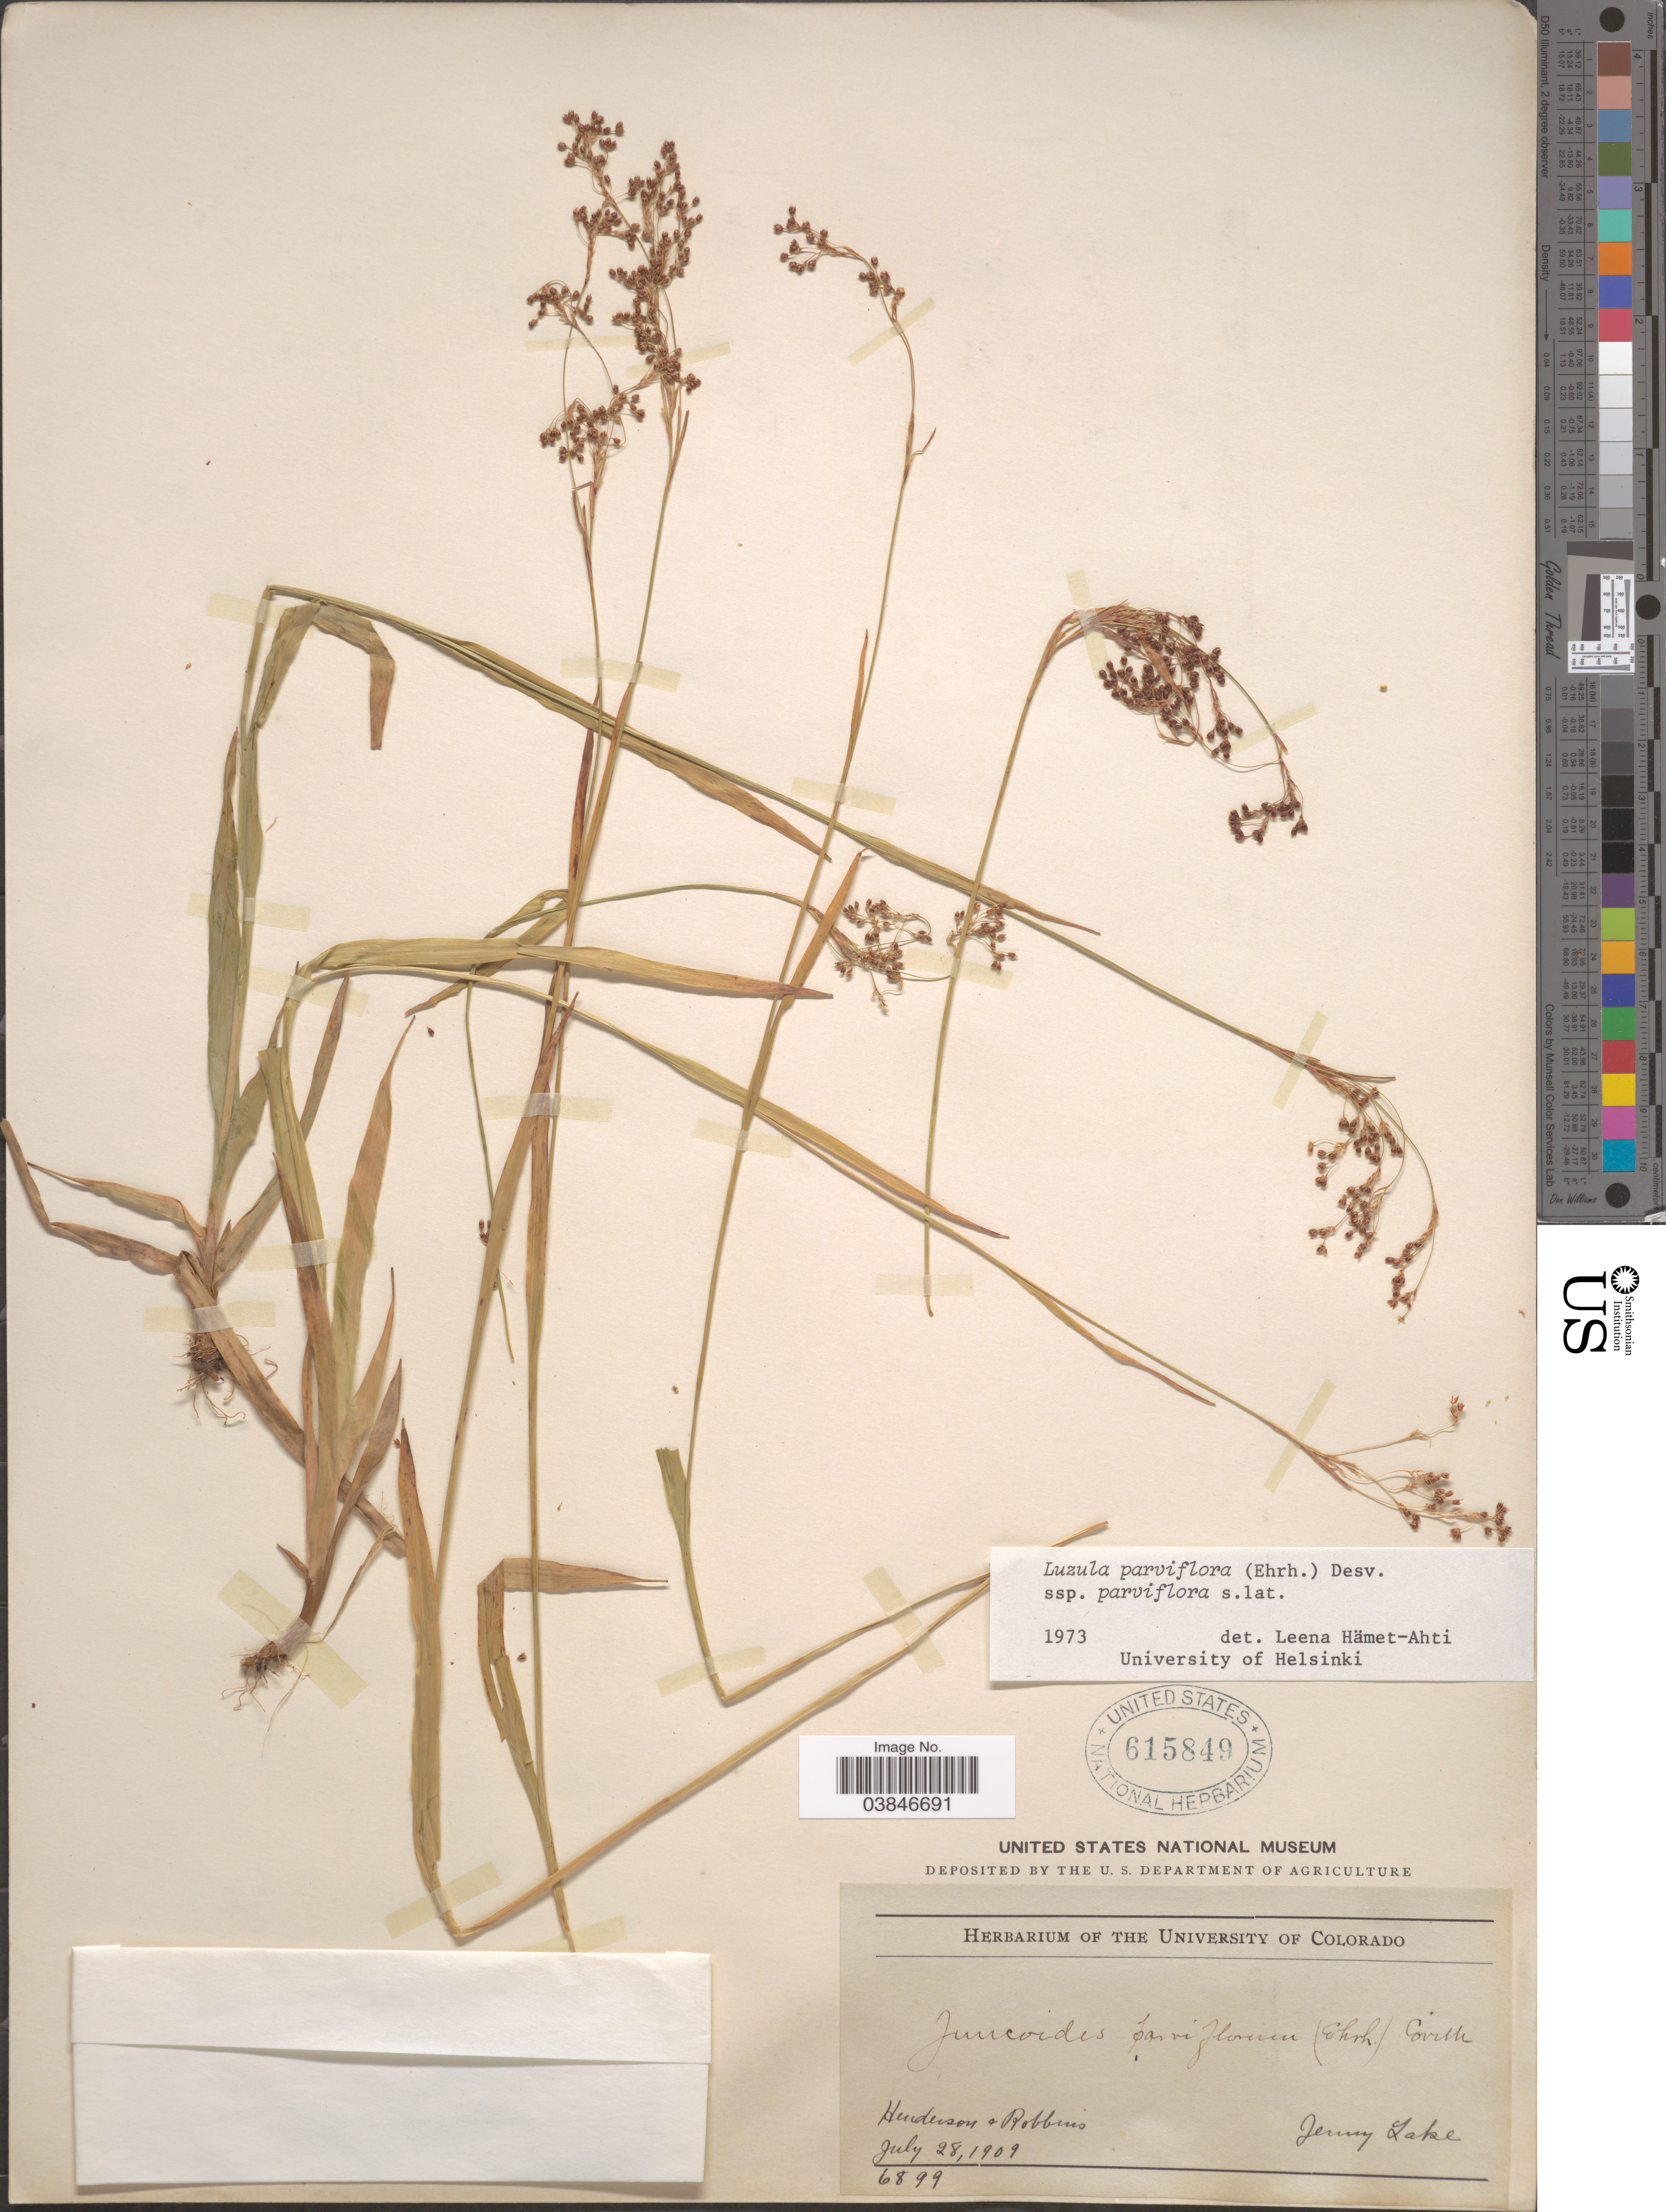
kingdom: Plantae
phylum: Tracheophyta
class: Liliopsida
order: Poales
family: Juncaceae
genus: Luzula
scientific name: Luzula parviflora subsp. parviflora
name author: (Ehrh.) Desv.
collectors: -. Henderson & -- Robbins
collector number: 6899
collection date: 1909-07-28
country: United States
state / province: Colorado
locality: Jenny Lake.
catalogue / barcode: US 615849